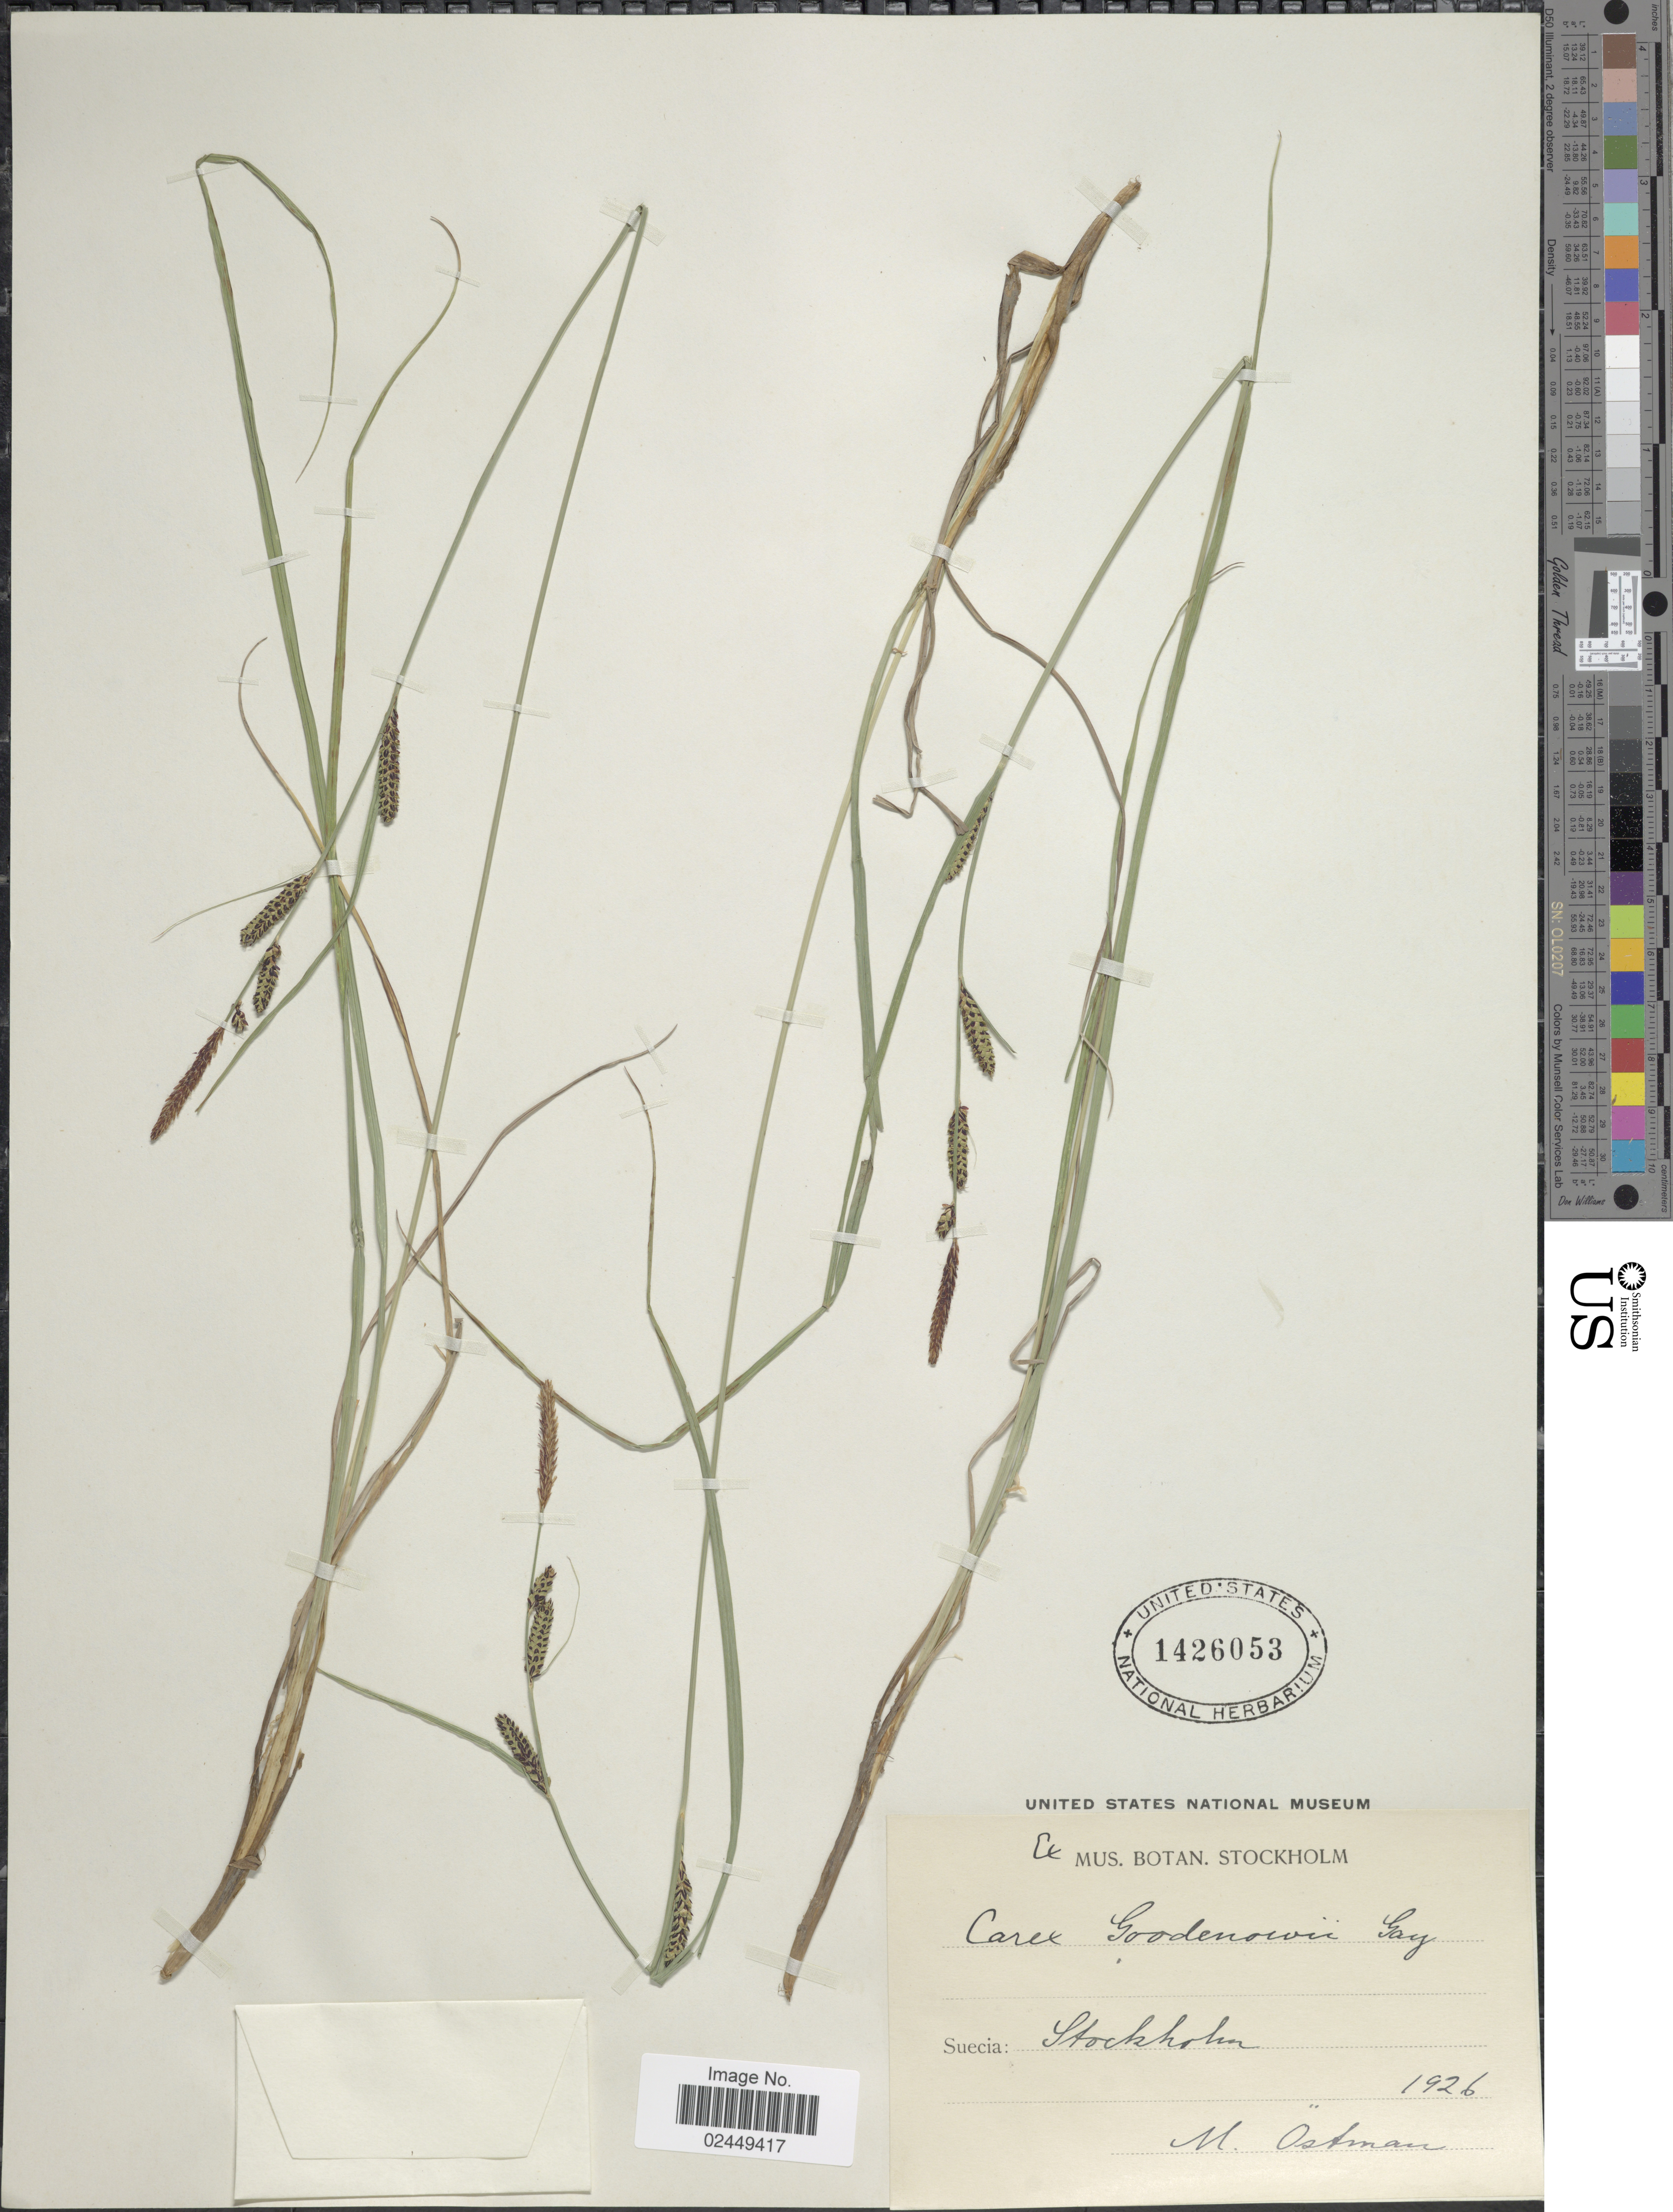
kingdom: Plantae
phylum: Tracheophyta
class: Liliopsida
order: Poales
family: Cyperaceae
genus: Carex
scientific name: Carex nigra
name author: (L.) Reichard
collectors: M. Östman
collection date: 1926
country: Sweden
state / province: Stockholm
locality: Stockholm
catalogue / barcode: US 1426053